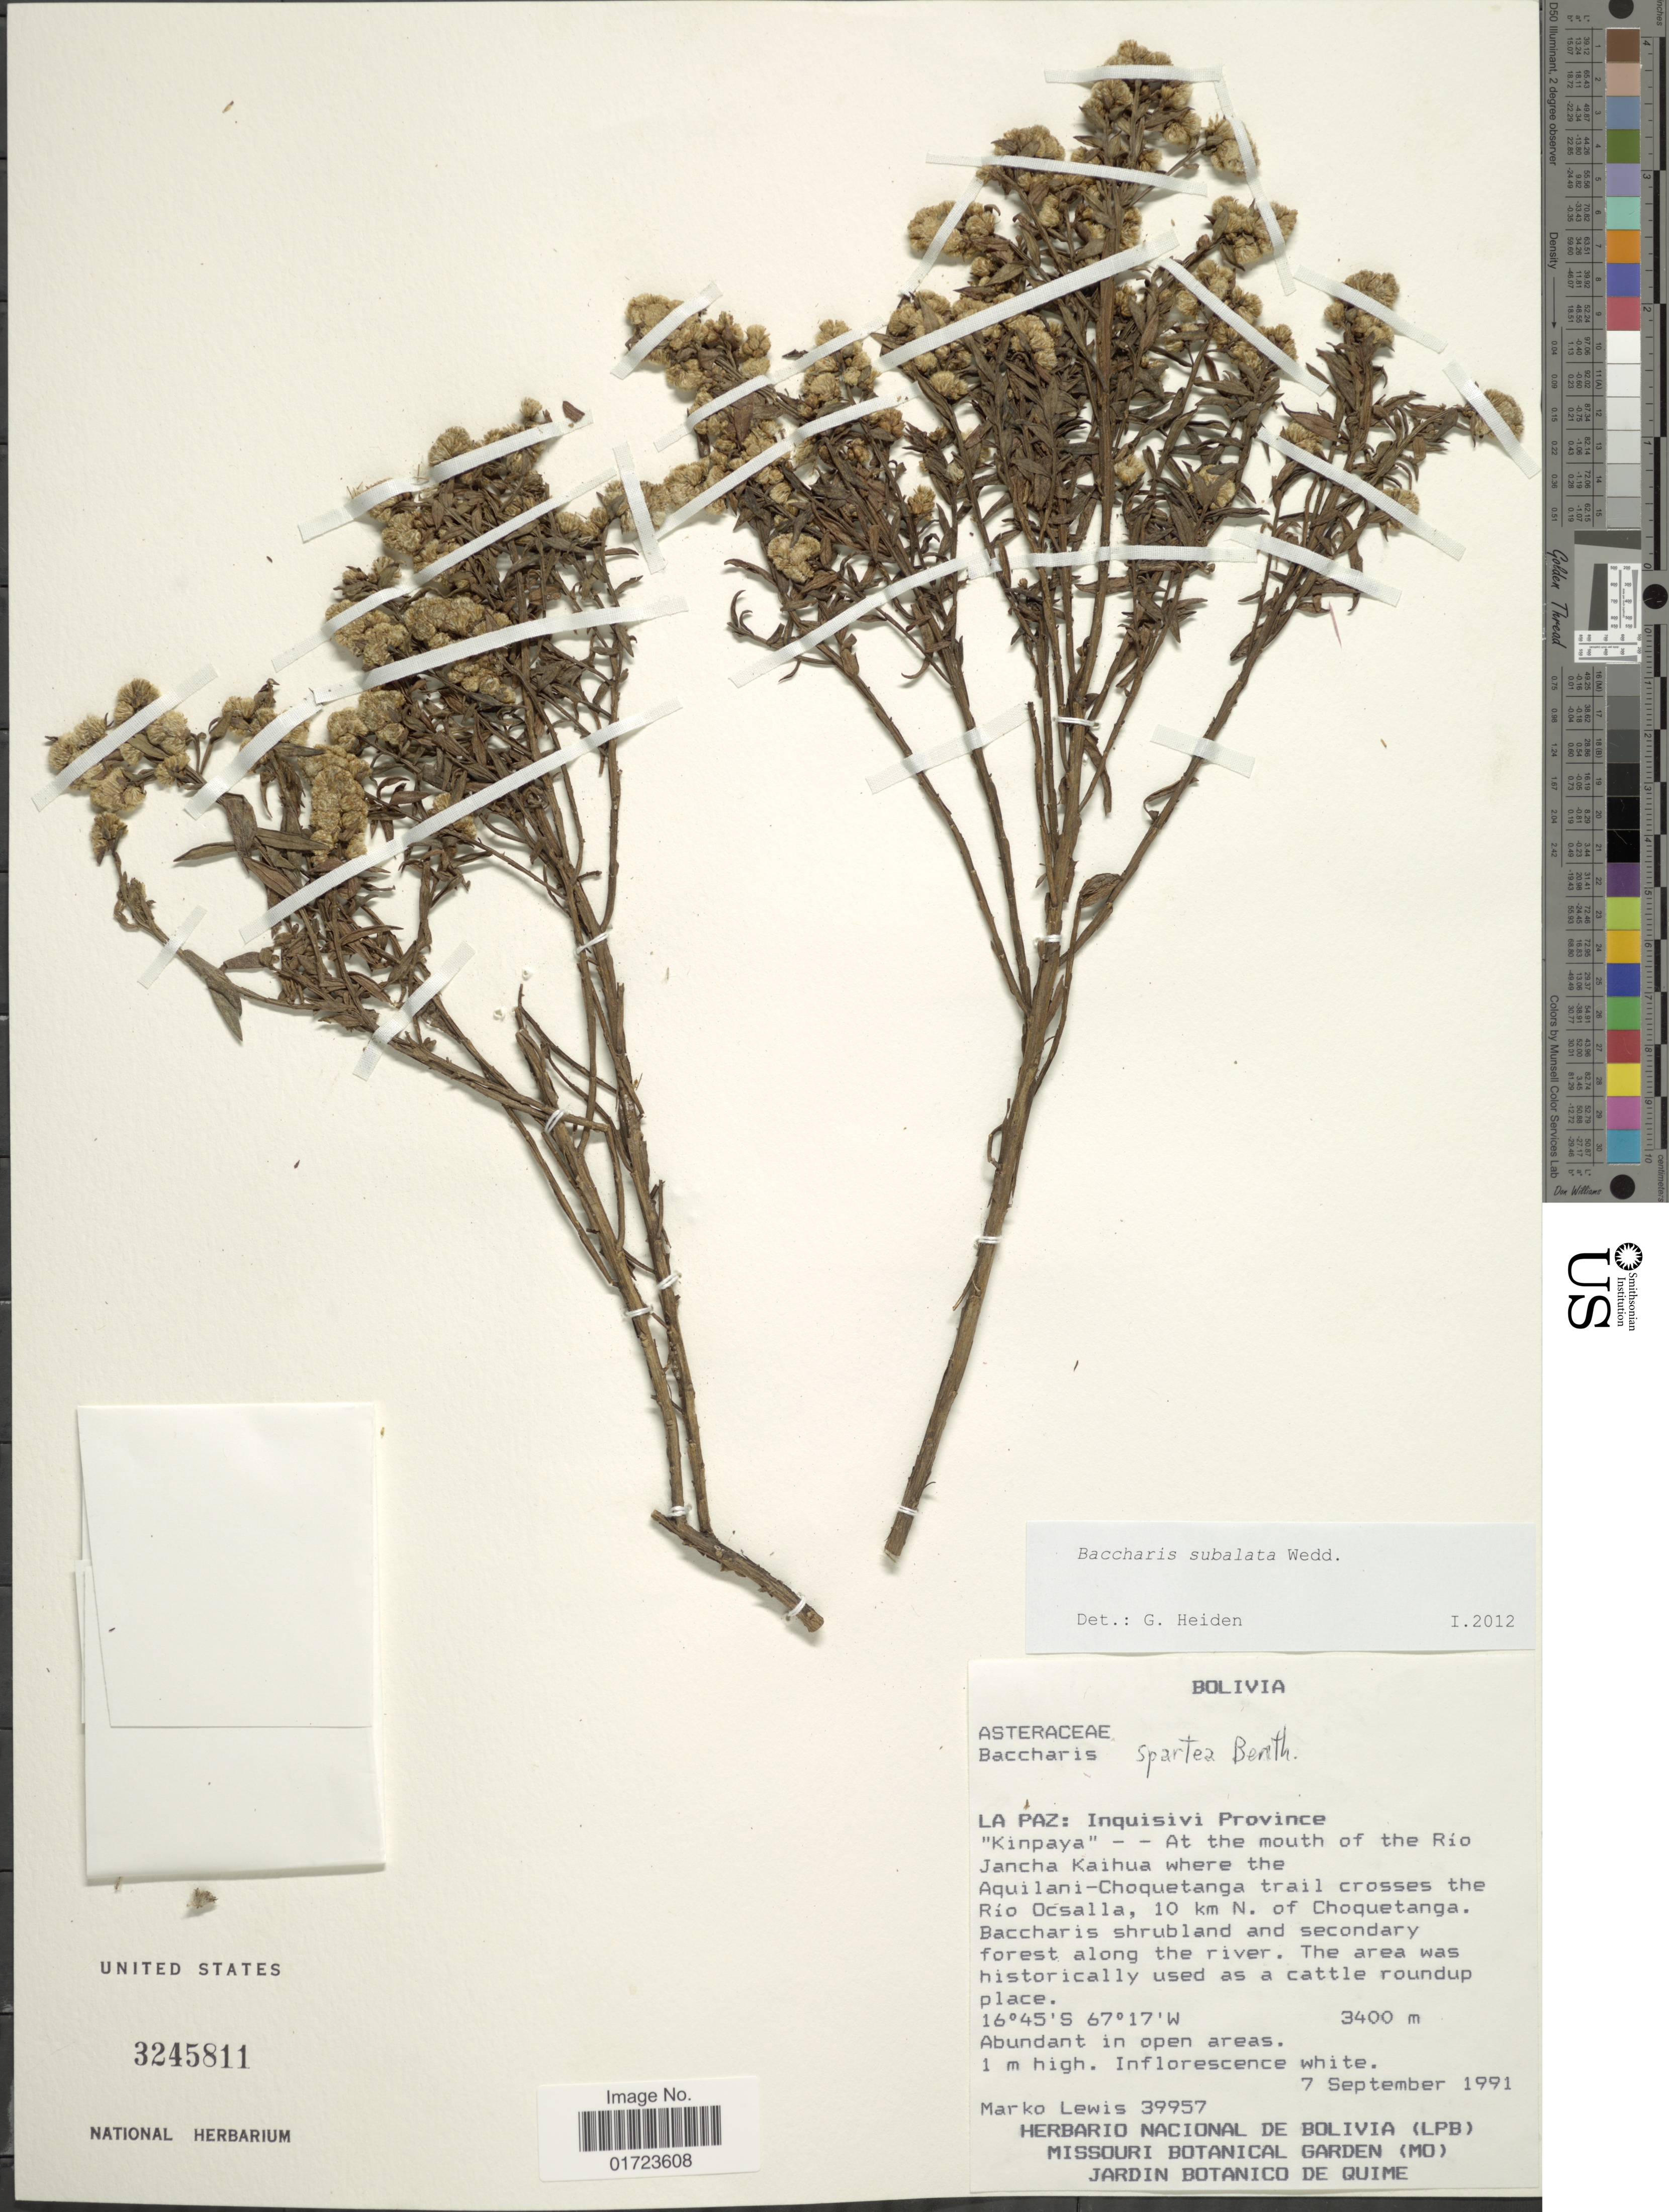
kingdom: Plantae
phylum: Tracheophyta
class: Magnoliopsida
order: Asterales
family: Asteraceae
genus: Baccharis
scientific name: Baccharis subalata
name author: Wedd.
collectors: M. A. Lewis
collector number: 39957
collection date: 1991-09-07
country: Bolivia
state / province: La Paz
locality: La Paz: Inquisivi Province, "Kinpaya" - - At the mouth of the Rio Jancha Kaihua where the Aquilani-Choquetanga trail crosses the Rio Ocsalla, 10 km N. of Choquetanga.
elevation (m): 3400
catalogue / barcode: US 3245811